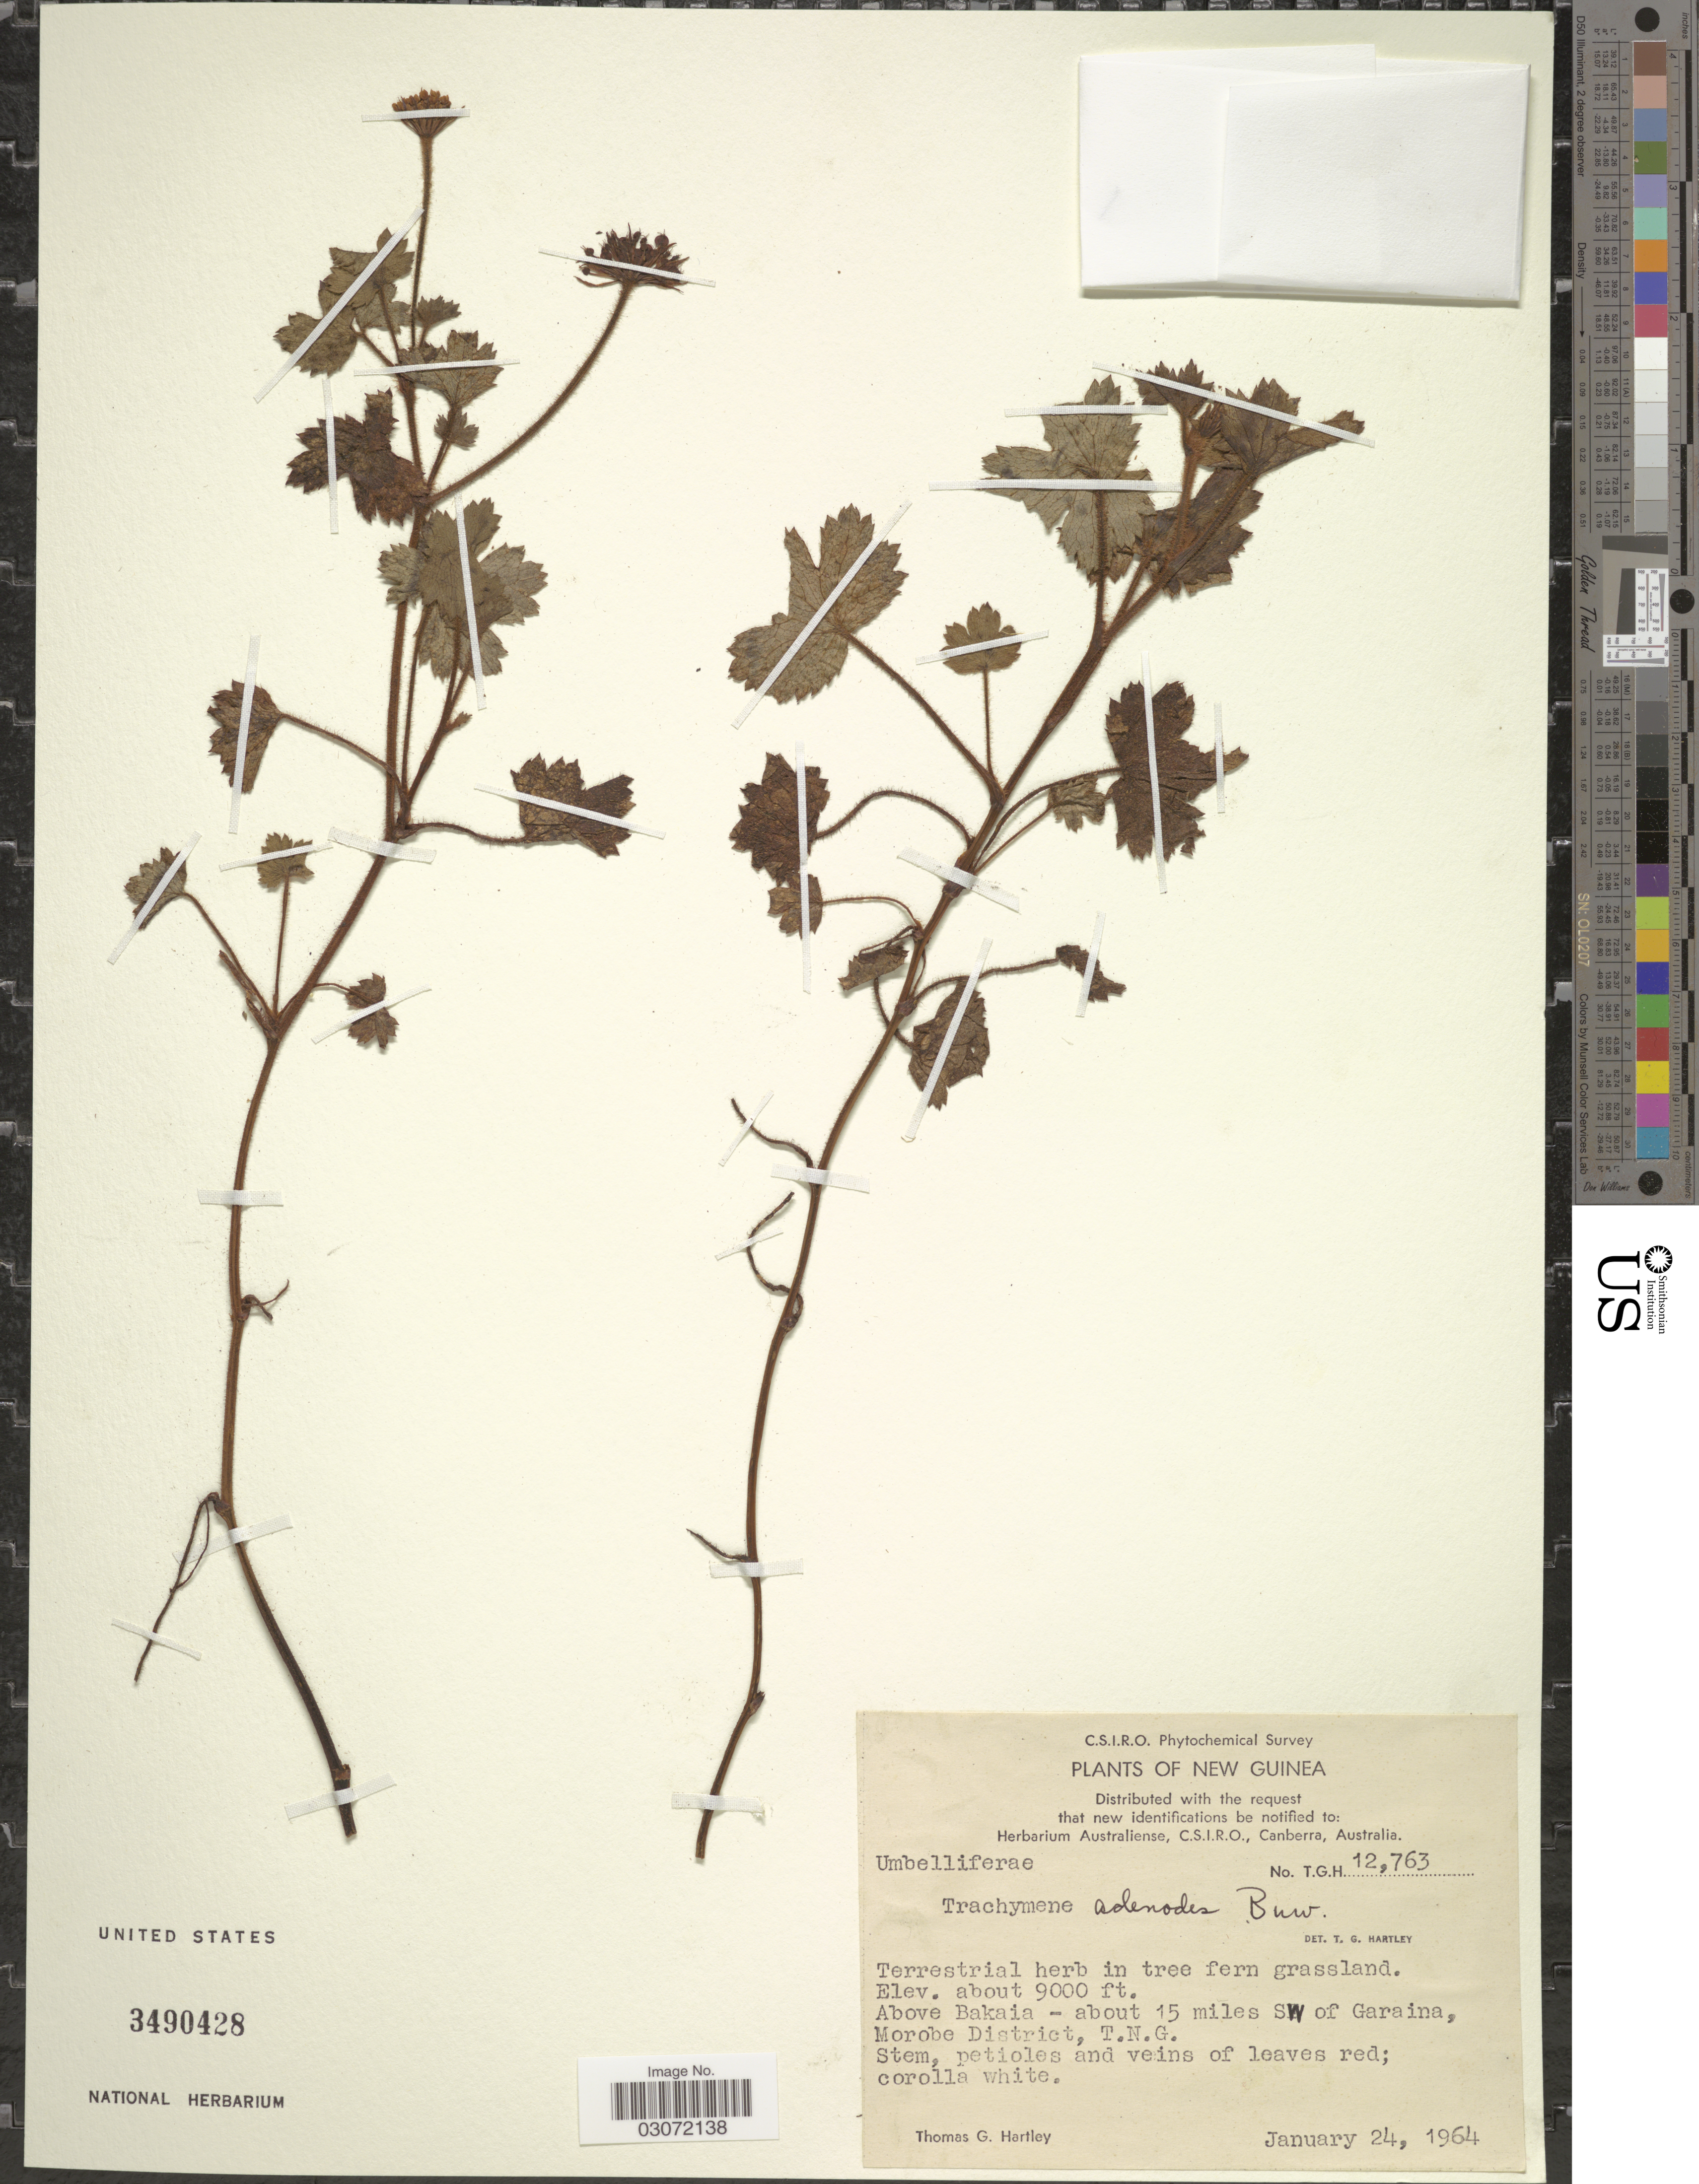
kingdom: Plantae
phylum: Tracheophyta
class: Magnoliopsida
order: Apiales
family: Araliaceae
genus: Trachymene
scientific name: Trachymene adenodes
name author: Buwalda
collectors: T. G. Hartley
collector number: T.G.H. 12763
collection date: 1964-01-24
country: Papua New Guinea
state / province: Morobe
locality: New Guinea. Above Bakaia - about 15 miles SW of Garaina, Morobe District, T.N.G.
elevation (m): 2743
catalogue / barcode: US 3490428